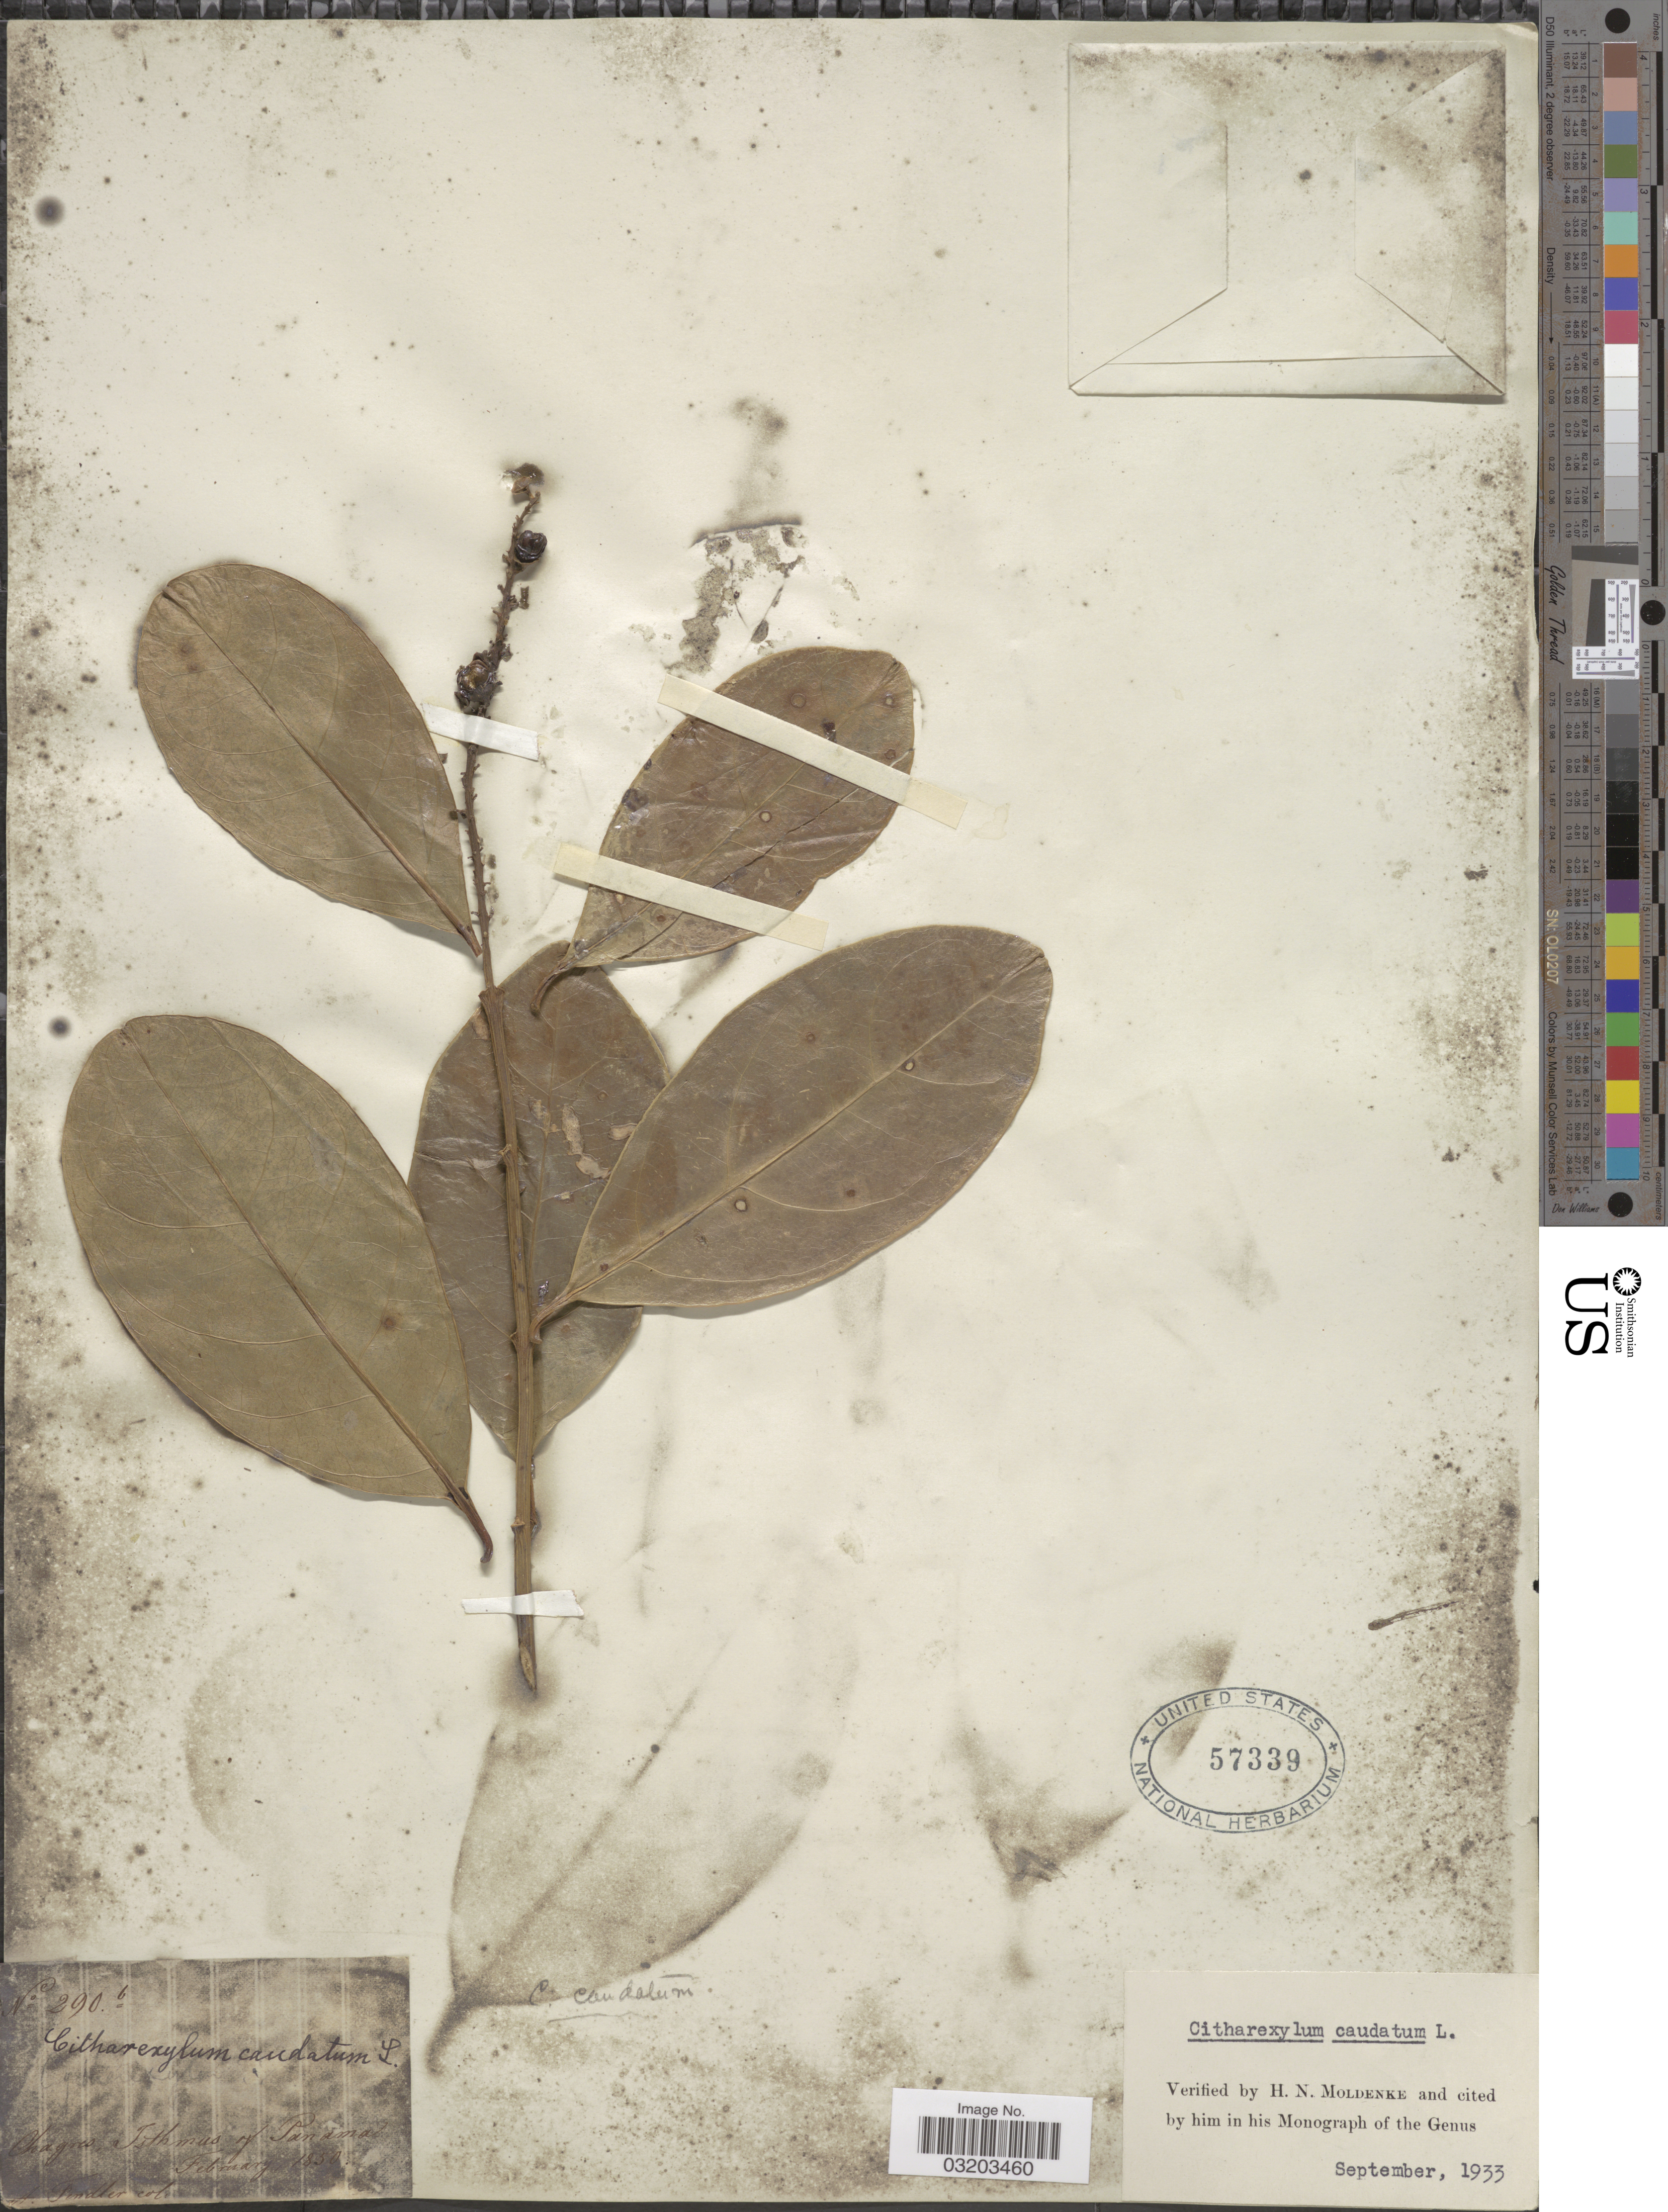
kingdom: Plantae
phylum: Tracheophyta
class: Magnoliopsida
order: Lamiales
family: Verbenaceae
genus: Citharexylum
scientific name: Citharexylum caudatum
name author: L.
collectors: A. Fendler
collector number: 290b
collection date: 1850-02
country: Panama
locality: Chagres, Isthmus of Panama.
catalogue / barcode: US 57339